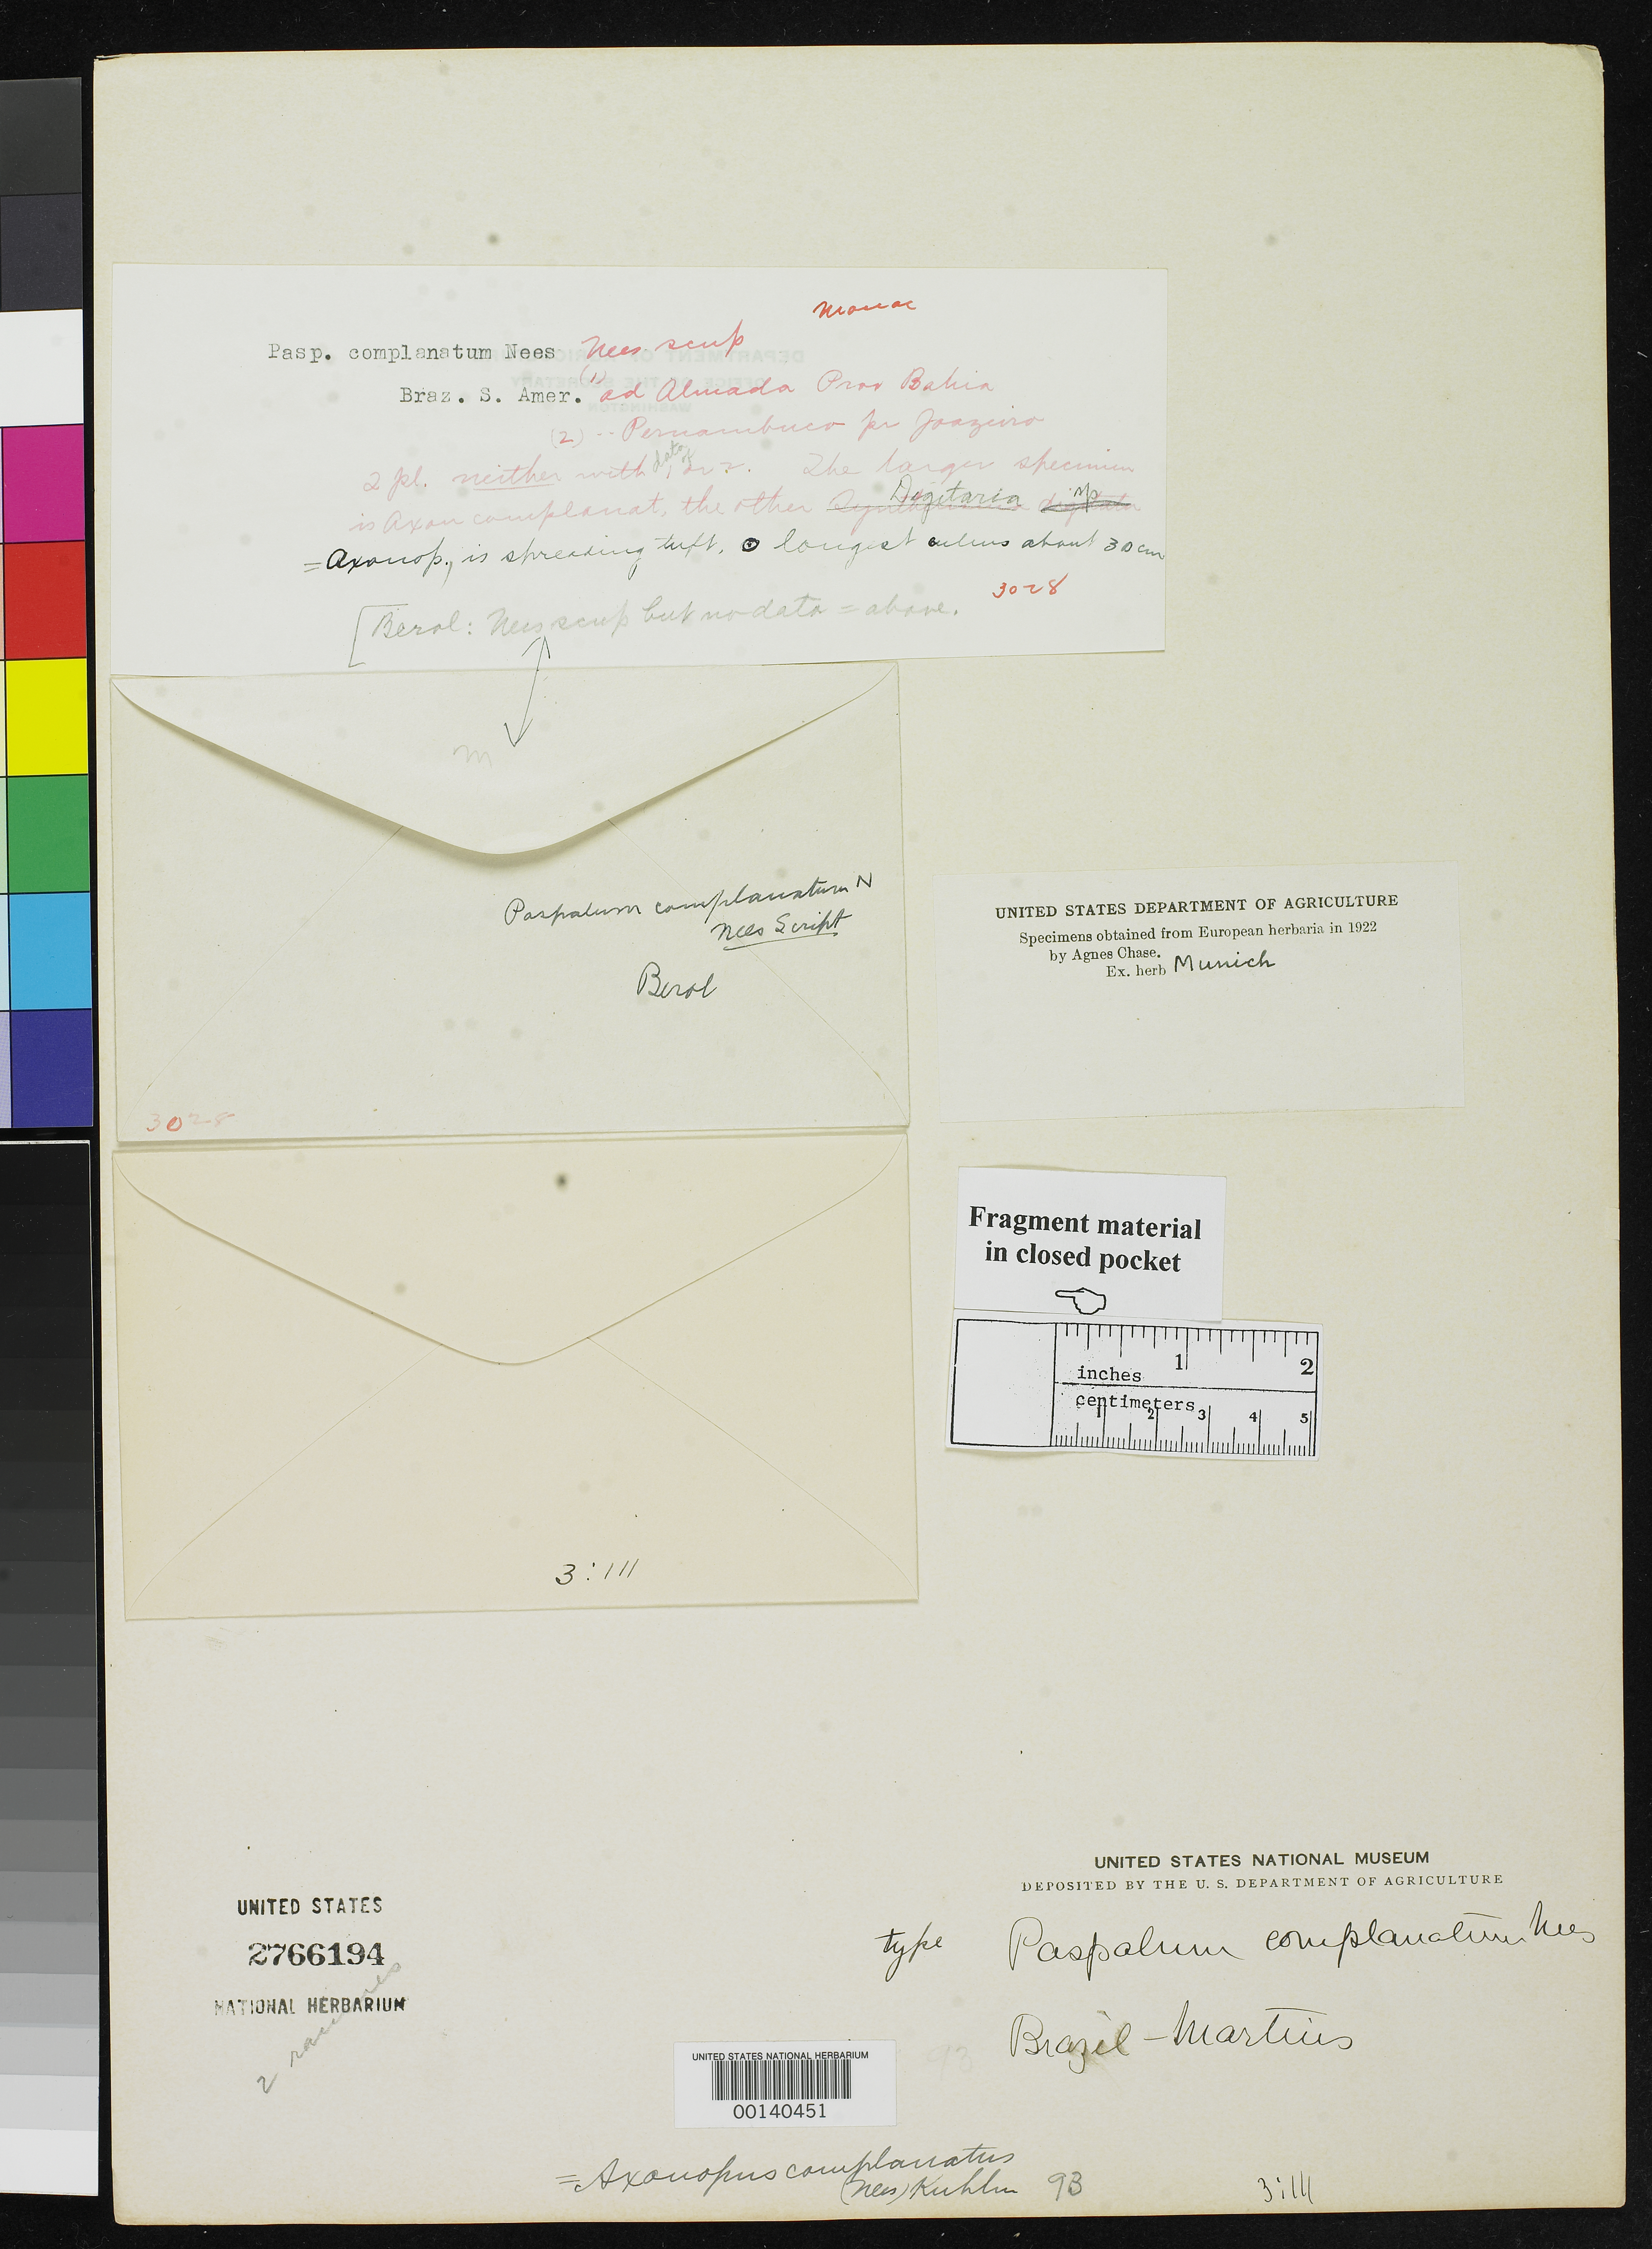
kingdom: Plantae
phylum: Tracheophyta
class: Liliopsida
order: Poales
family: Poaceae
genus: Paspalum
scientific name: Paspalum complanatus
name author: Nees in Mart.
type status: Type Fragment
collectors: C. F. Martius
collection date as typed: Apr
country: Brazil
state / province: Bahia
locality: Altmada.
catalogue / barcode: US 2766194